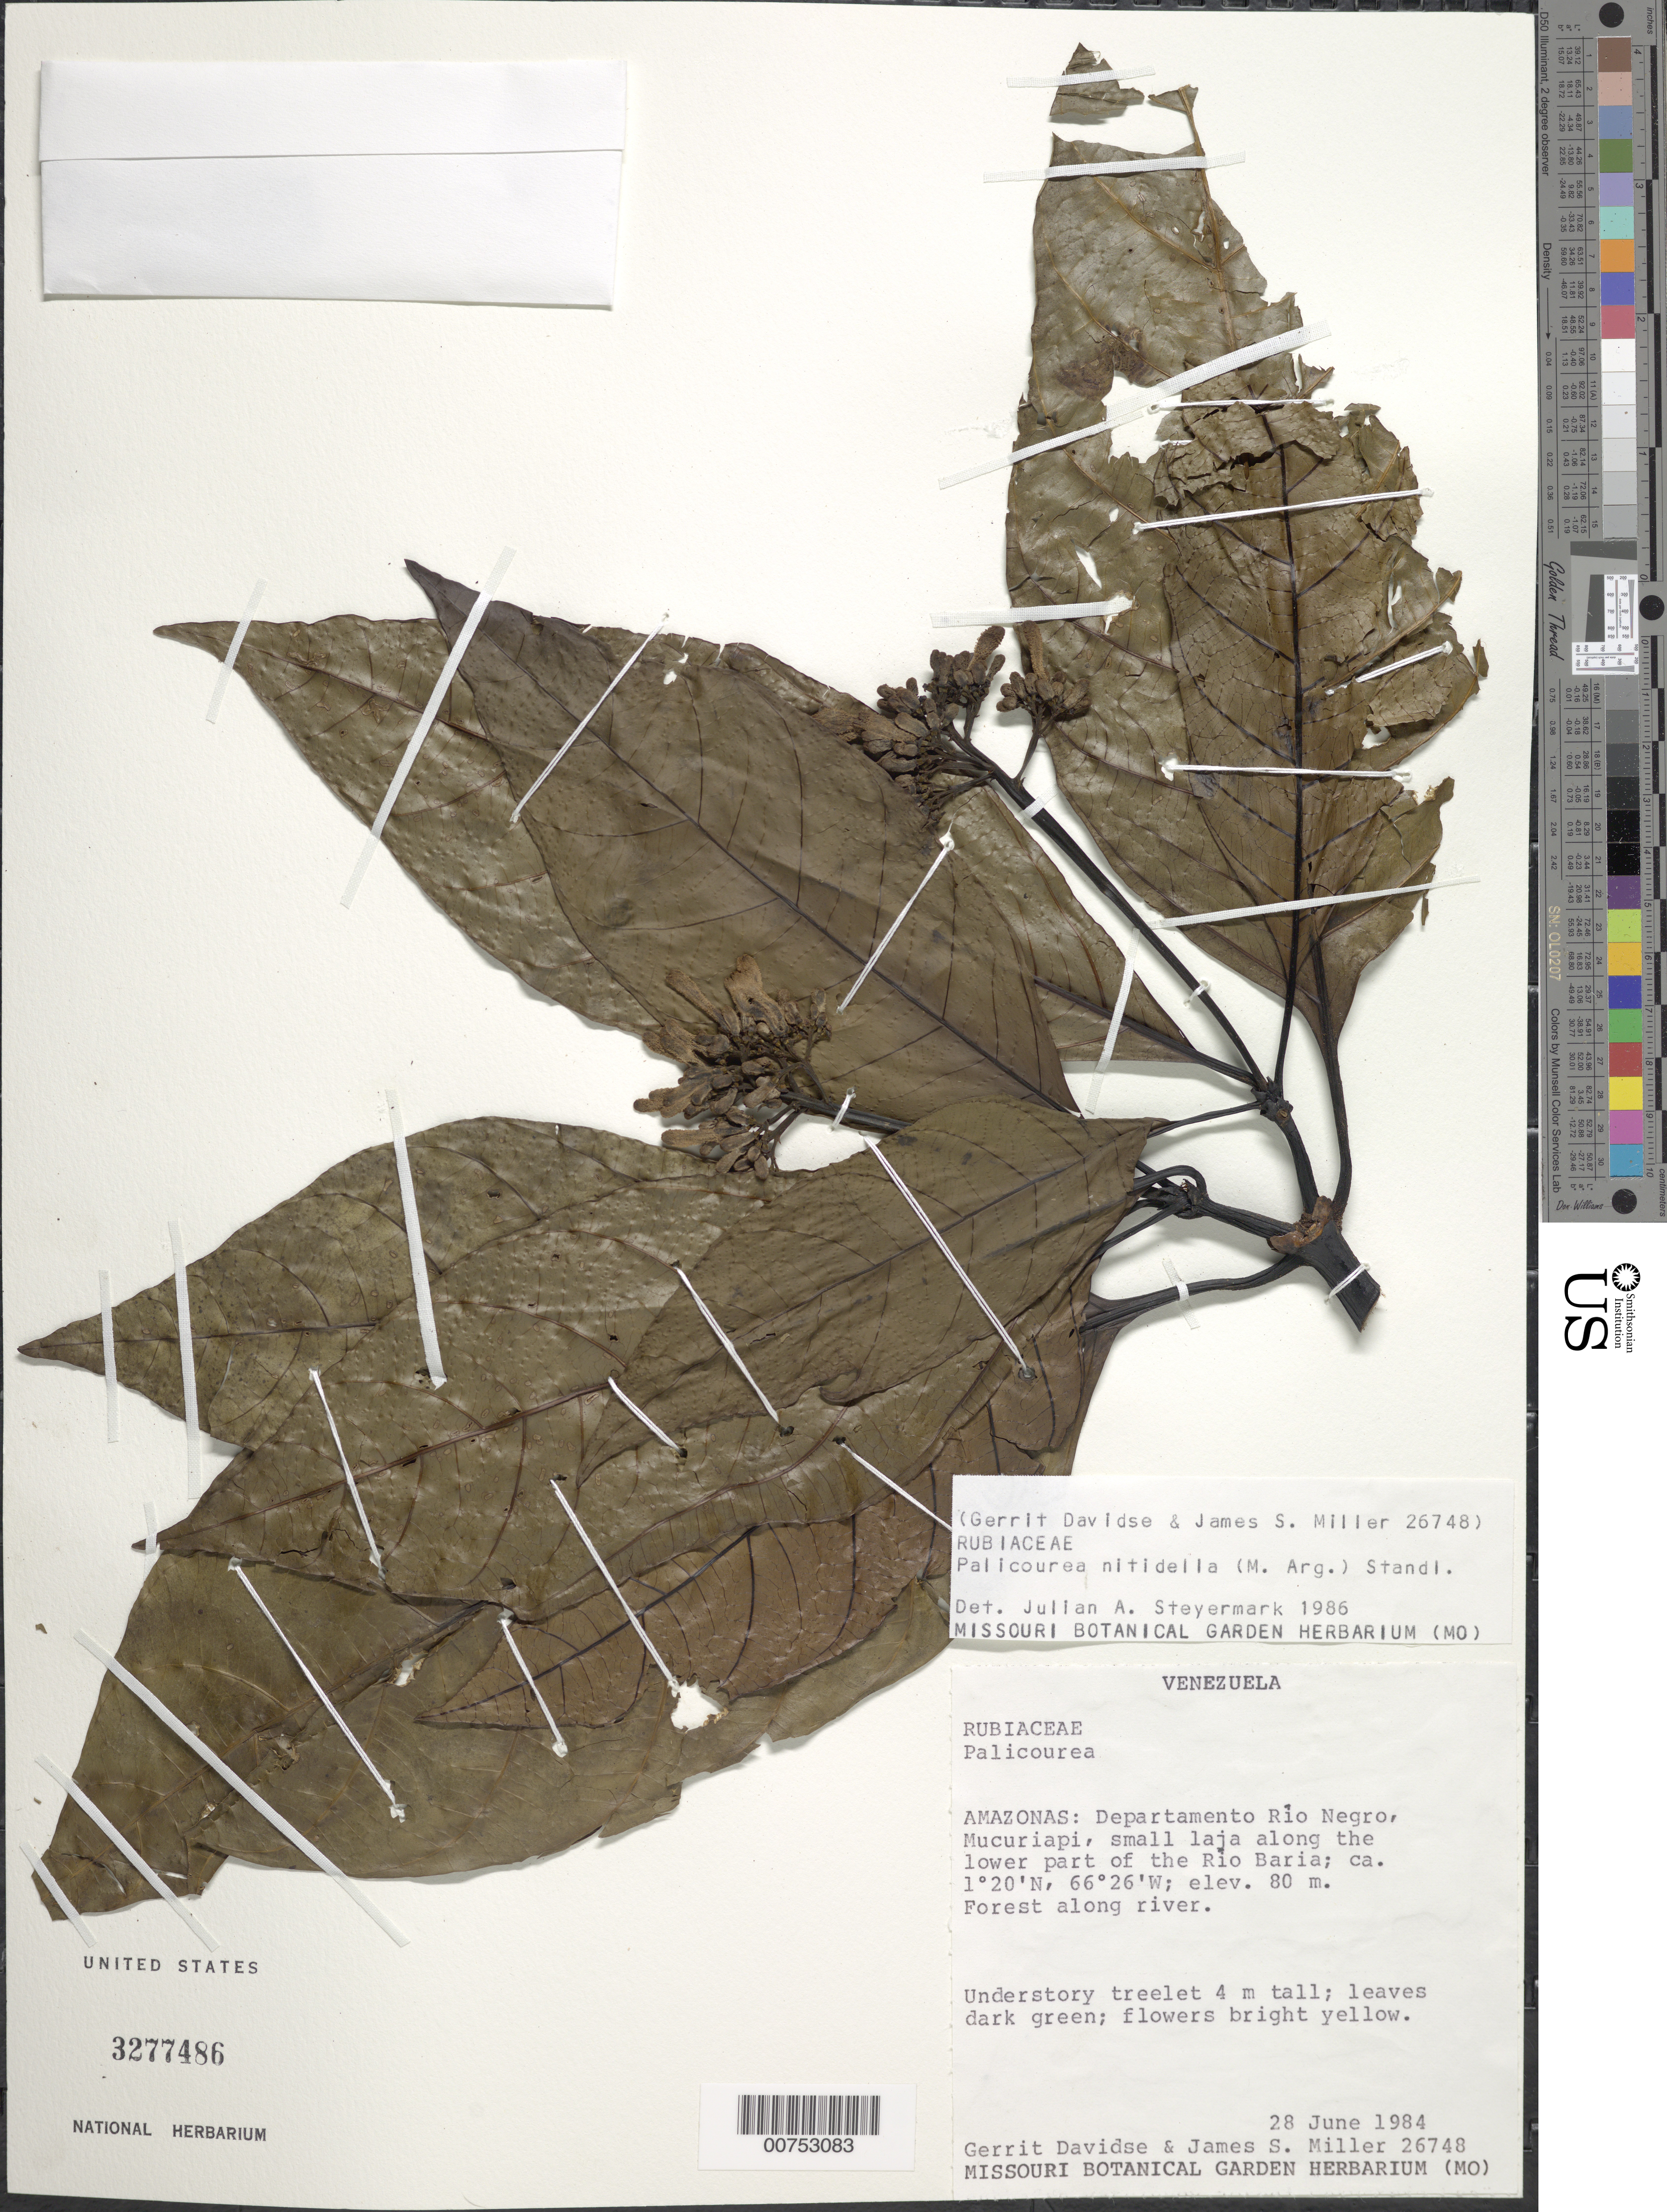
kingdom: Plantae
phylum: Tracheophyta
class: Magnoliopsida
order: Gentianales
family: Rubiaceae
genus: Palicourea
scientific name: Palicourea nitidella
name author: (Müll. Arg.) Standl.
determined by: Steyermark, Julian A., (VEN)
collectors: G. Davidse & J. S. Miller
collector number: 26748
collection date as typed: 28-Jun-84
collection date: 1984-06-28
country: Venezuela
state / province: Amazonas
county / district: Río Negro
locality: Mucuriapi, lower part of Río Baria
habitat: Small laja along the lower part of Rio Baria; forest along river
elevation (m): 80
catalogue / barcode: US 3277486